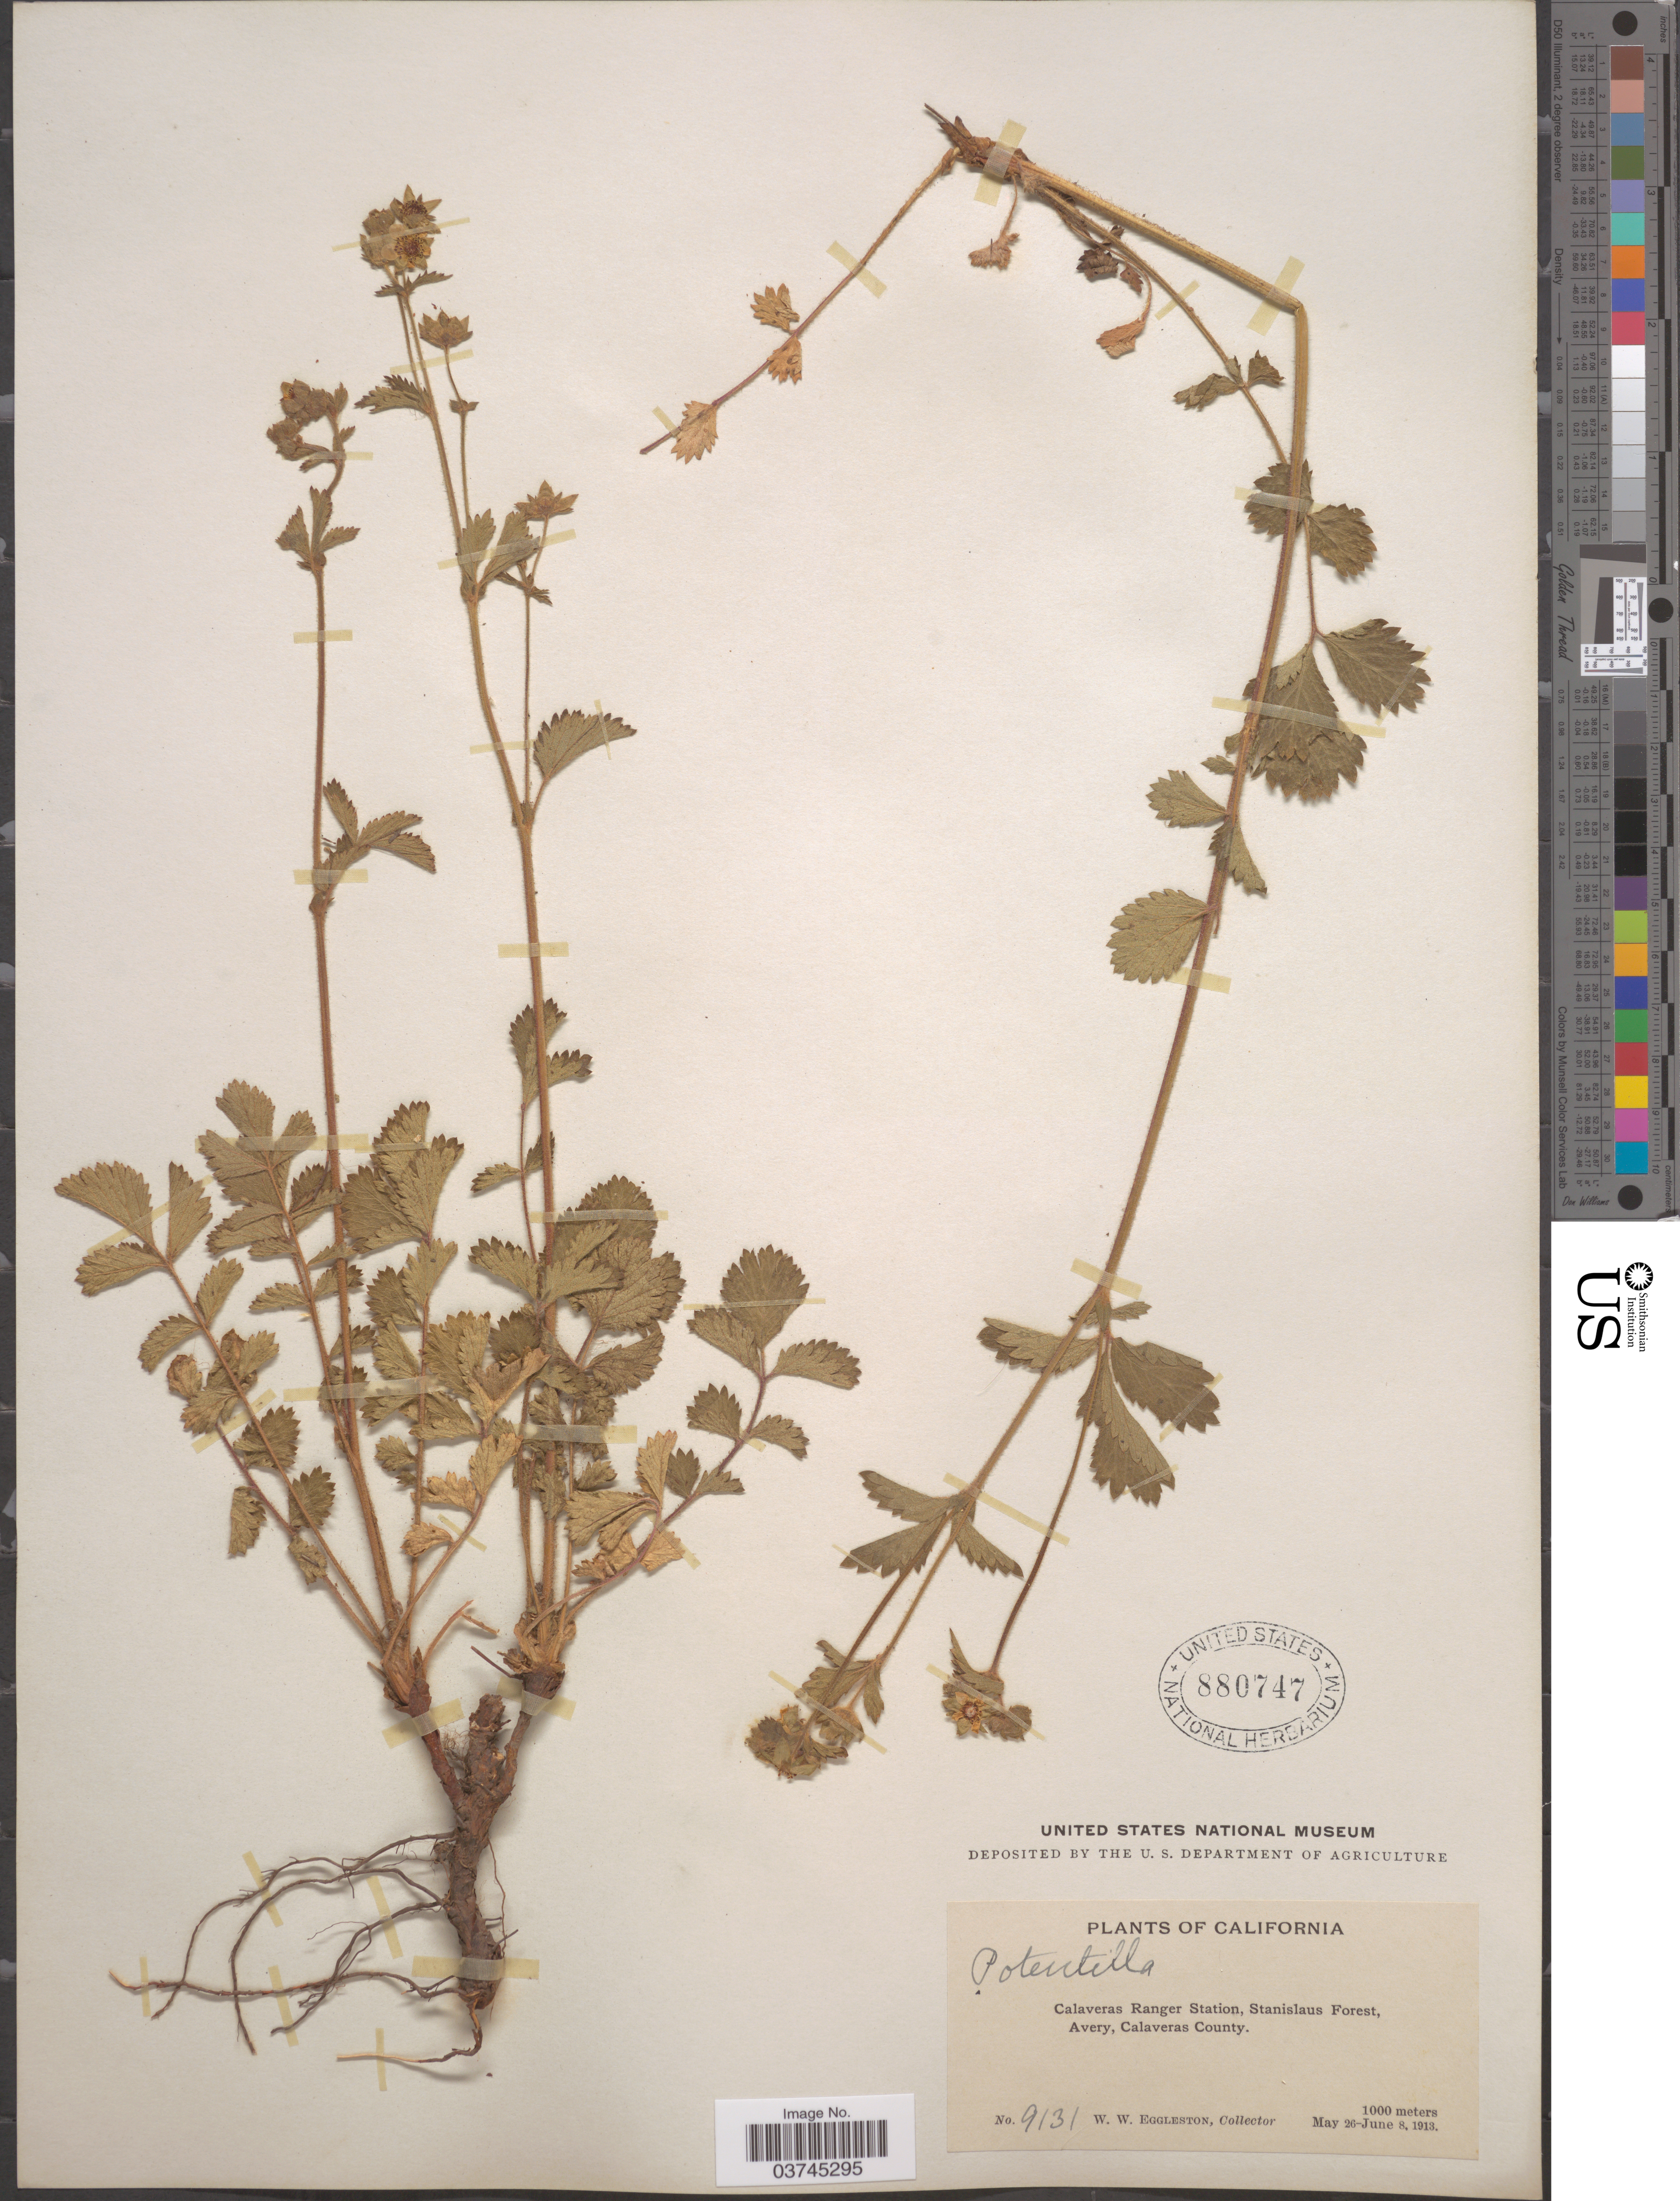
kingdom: Plantae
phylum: Tracheophyta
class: Magnoliopsida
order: Rosales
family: Rosaceae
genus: Drymocallis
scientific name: Drymocallis sp.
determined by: Strong, Mark T., (BOT), Smithsonian Institution - National Museum of Natural History (UNITED STATES)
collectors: W. W. Eggleston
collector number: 9131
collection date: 1913-05-26/1913-06-08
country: United States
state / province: California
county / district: Calaveras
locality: Calaveras Ranger Station, Stanislaus Forest, Avery, Calaveras County.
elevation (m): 1000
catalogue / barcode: US 880747